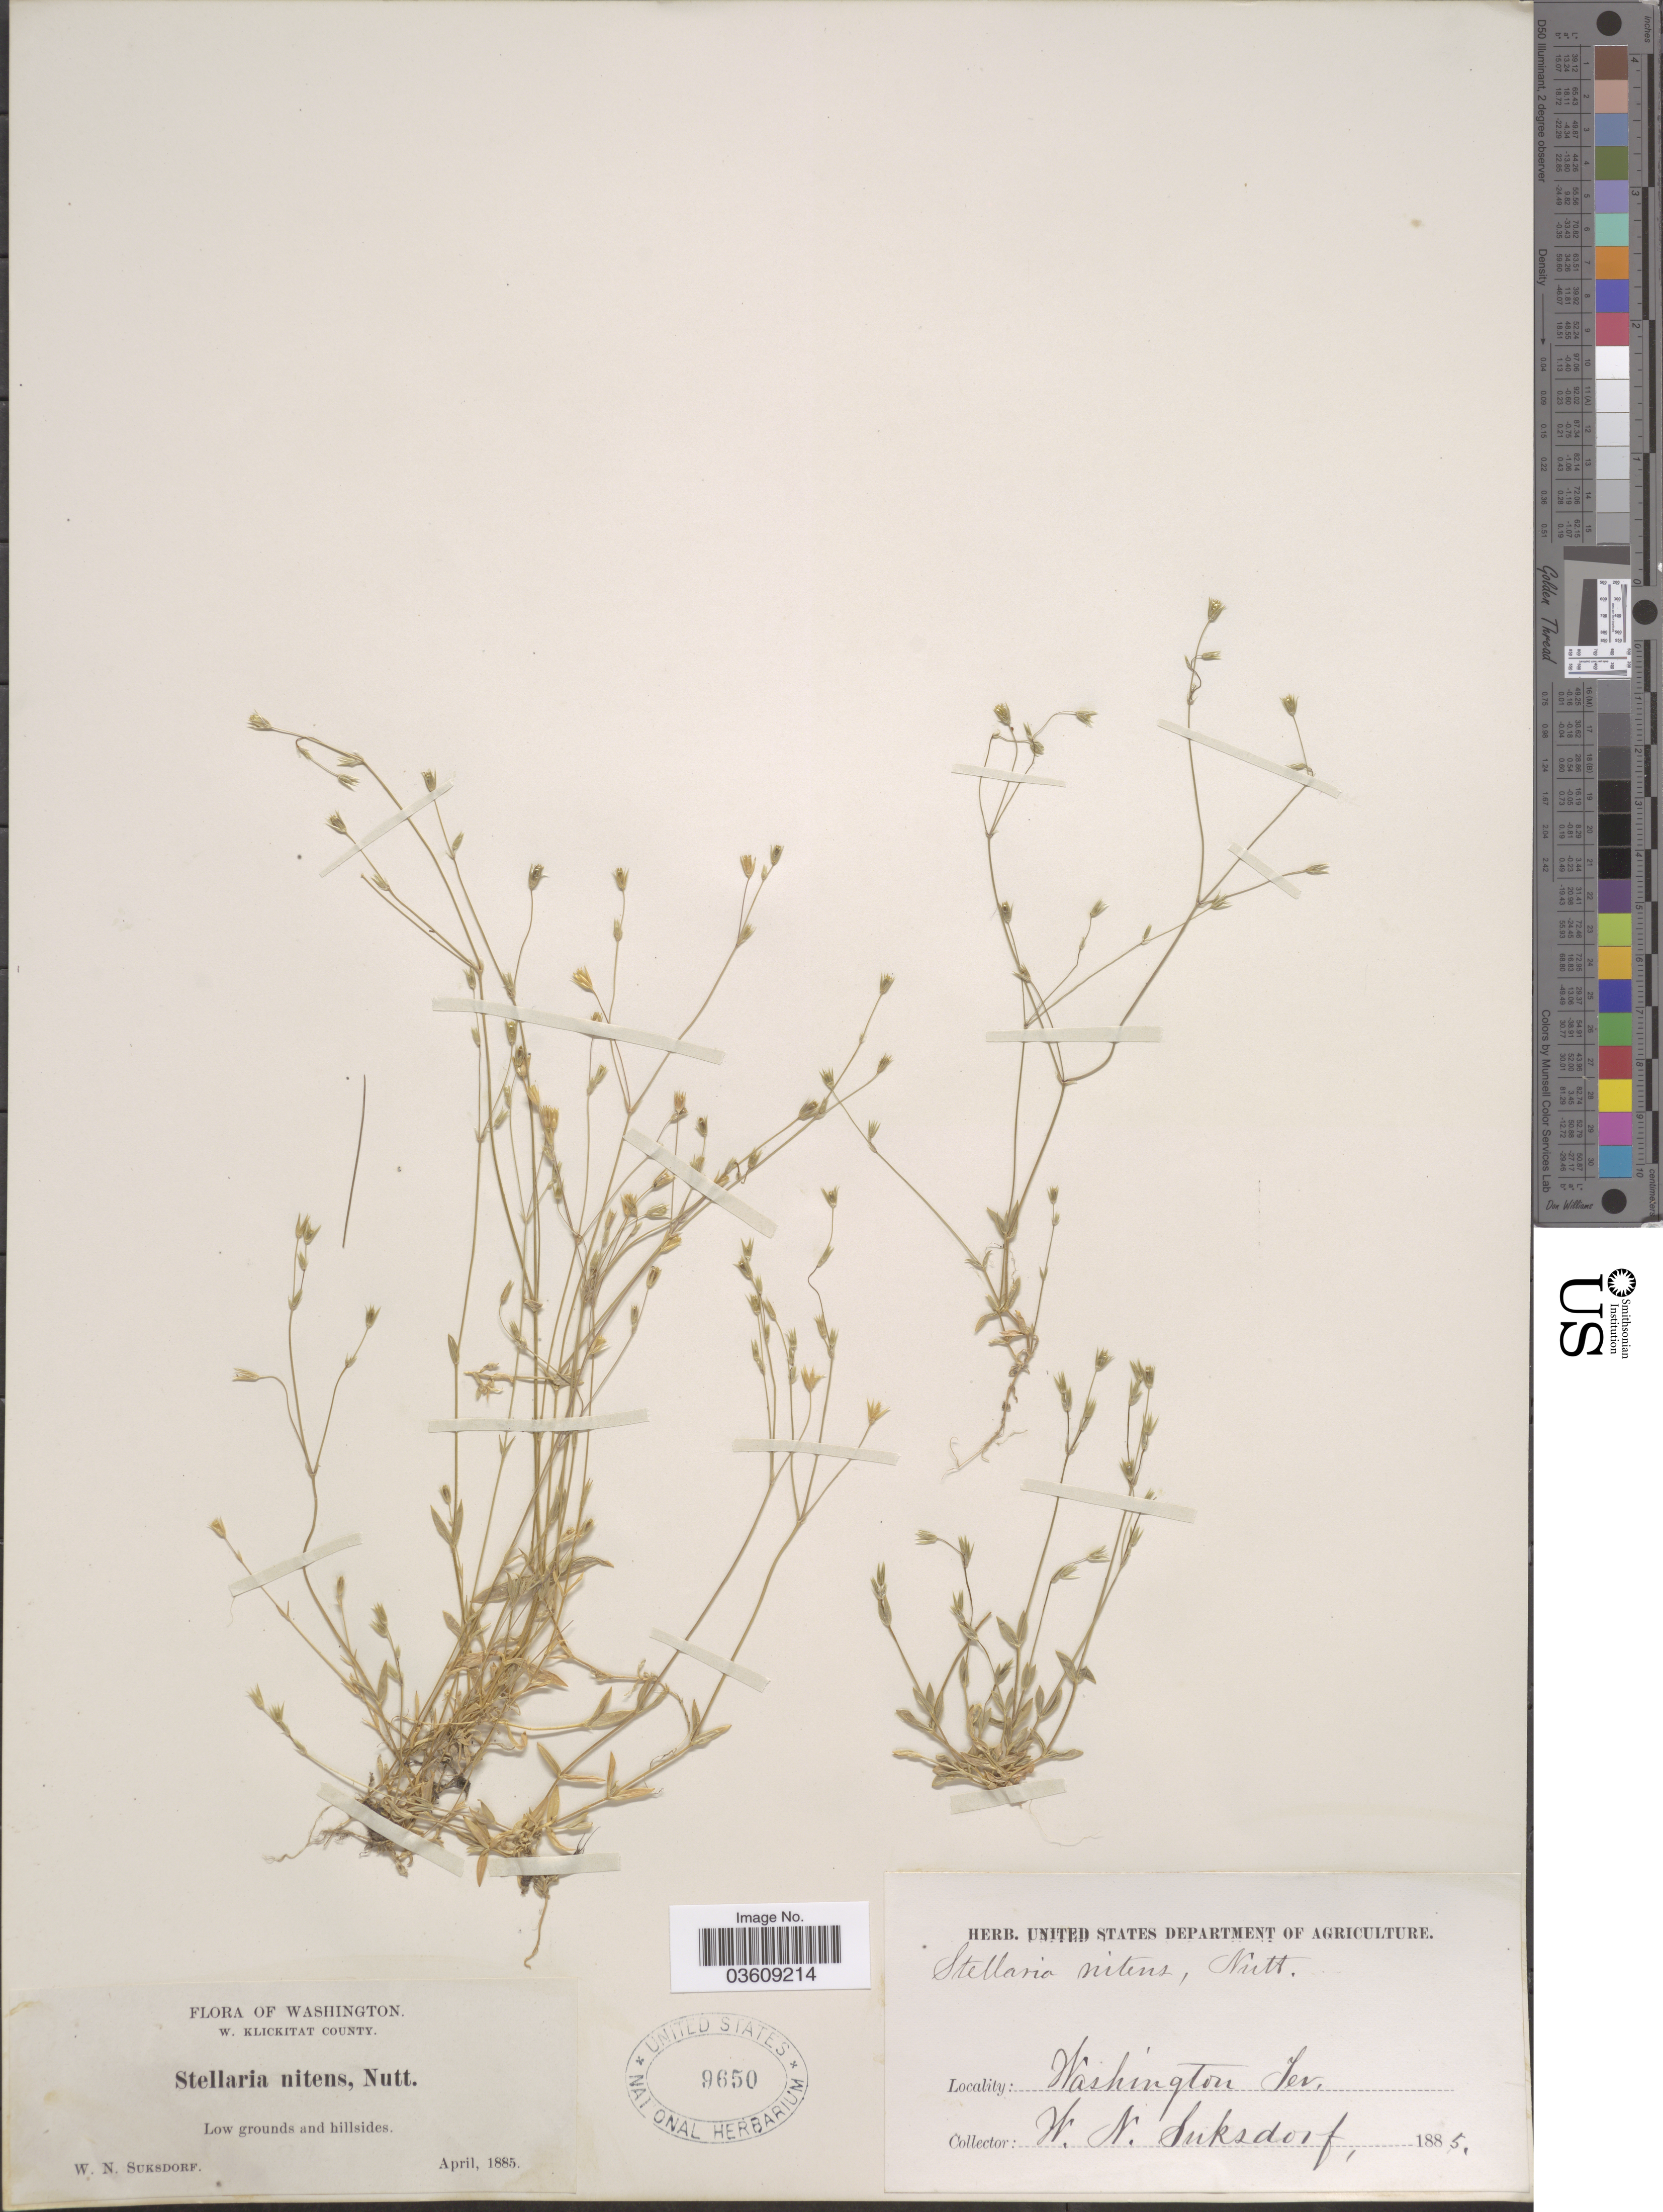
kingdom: Plantae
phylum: Tracheophyta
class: Magnoliopsida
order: Caryophyllales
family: Caryophyllaceae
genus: Stellaria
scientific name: Stellaria nitens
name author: Nutt.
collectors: W. N. Suksdorf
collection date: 1885-04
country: United States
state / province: Washington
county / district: Klickitat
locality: W. Klickitat County.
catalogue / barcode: US 9650